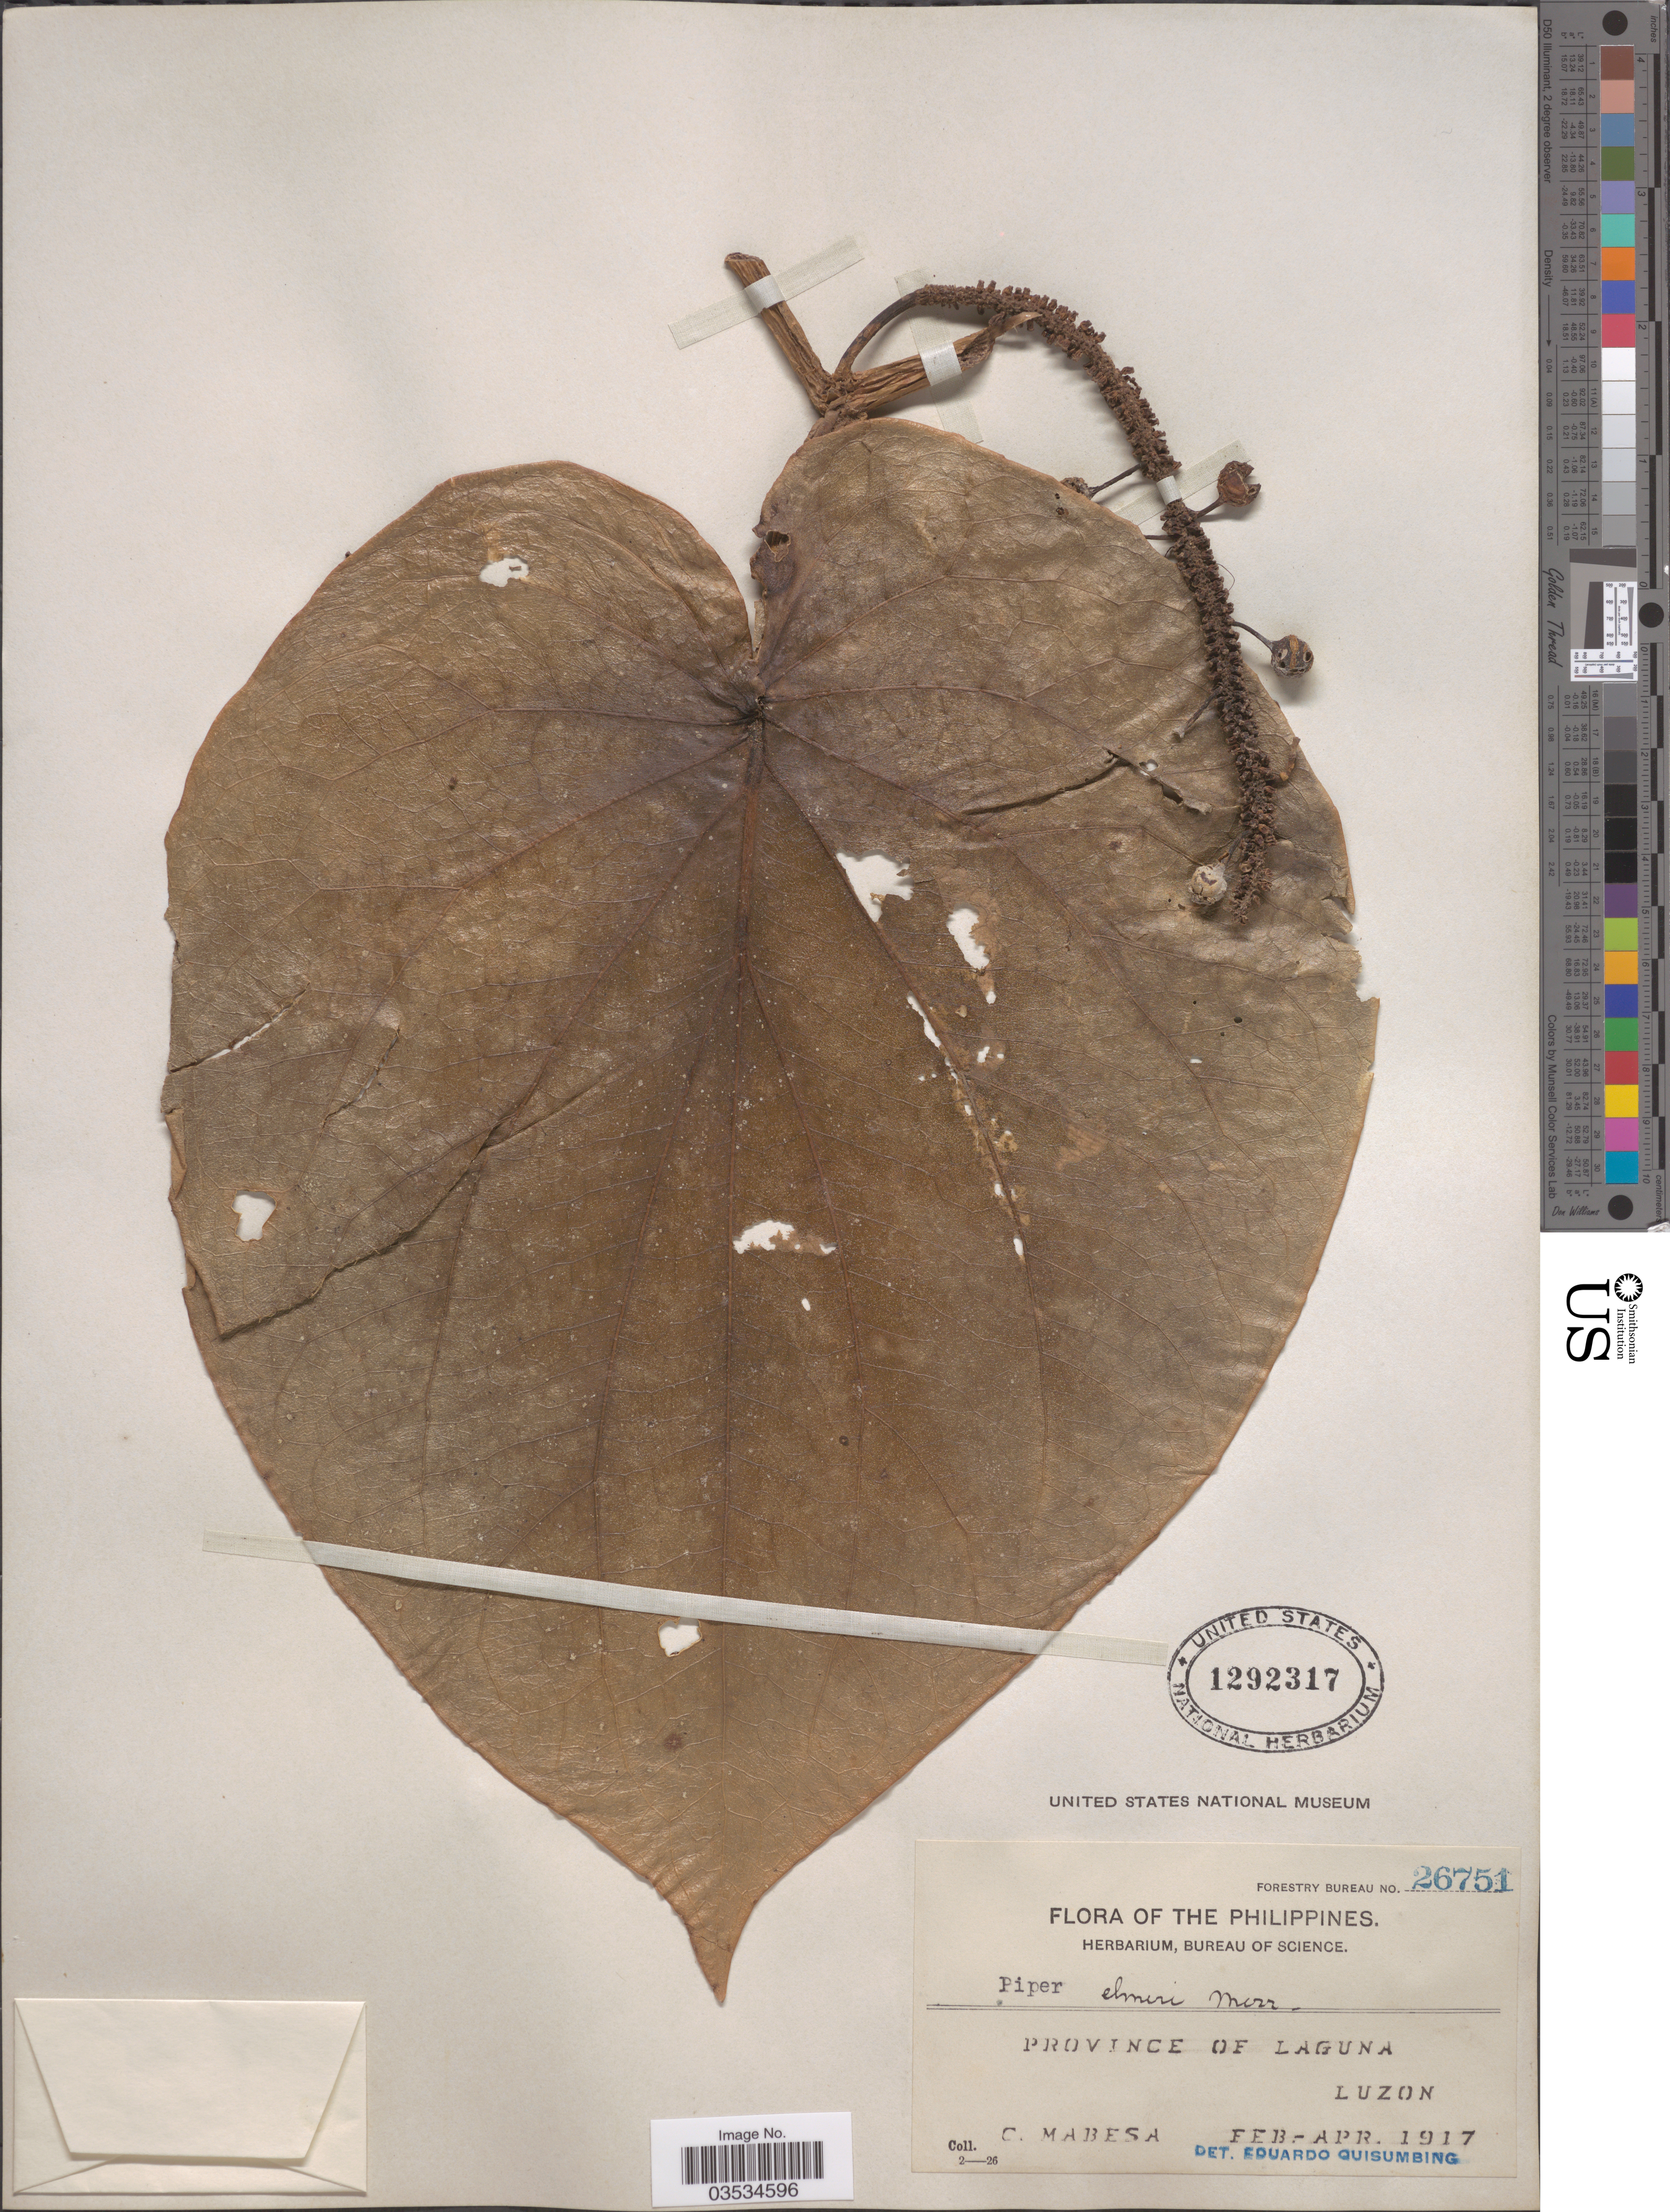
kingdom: Plantae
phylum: Tracheophyta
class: Magnoliopsida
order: Piperales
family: Piperaceae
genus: Piper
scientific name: Piper elmeri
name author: Merr.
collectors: C. Mabesa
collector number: Forestry Bureau 26751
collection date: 1917-02/1917-04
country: Philippines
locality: Province of Laguna. Luzon.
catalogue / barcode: US 1292317